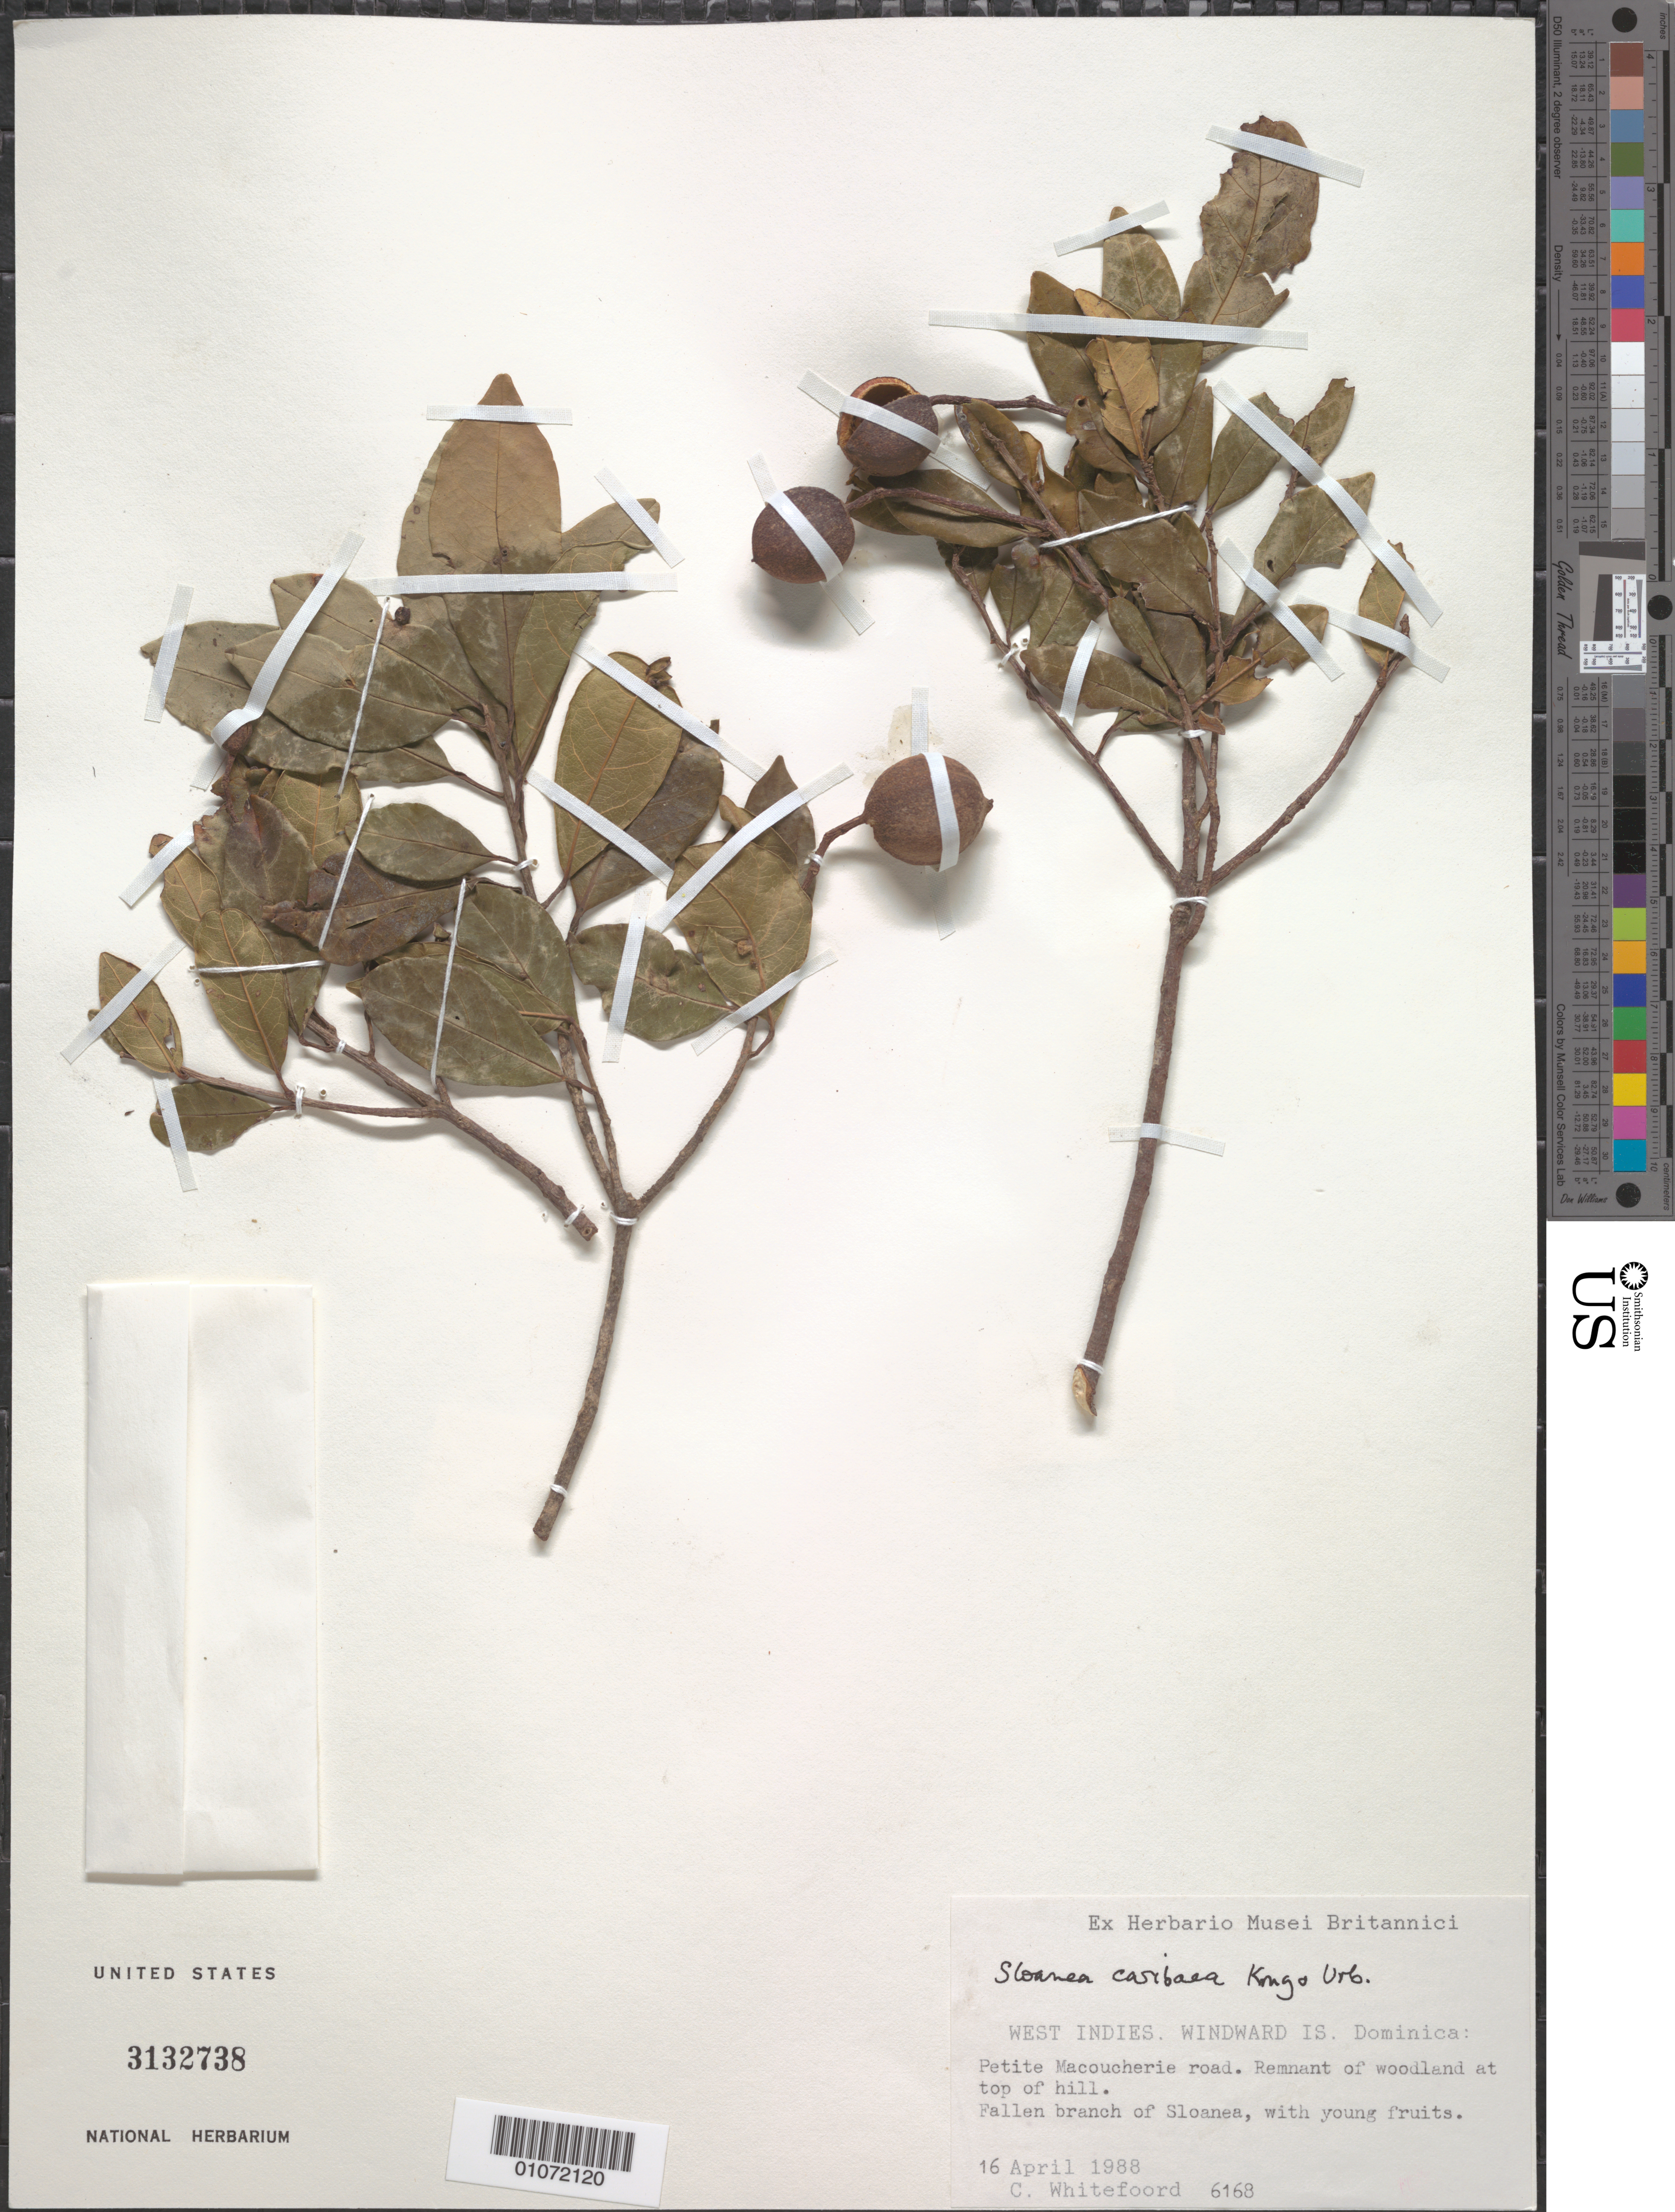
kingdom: Plantae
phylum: Tracheophyta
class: Magnoliopsida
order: Oxalidales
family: Elaeocarpaceae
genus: Sloanea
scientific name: Sloanea caribaea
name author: Krug & Urb. in Duss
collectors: C. Whitefoord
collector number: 6168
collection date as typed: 16 Apr 1988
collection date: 1988-04-16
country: Dominica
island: Dominica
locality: Petite Macoucherie road. Remnant of woodland at top of hill.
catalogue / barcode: US 3132738